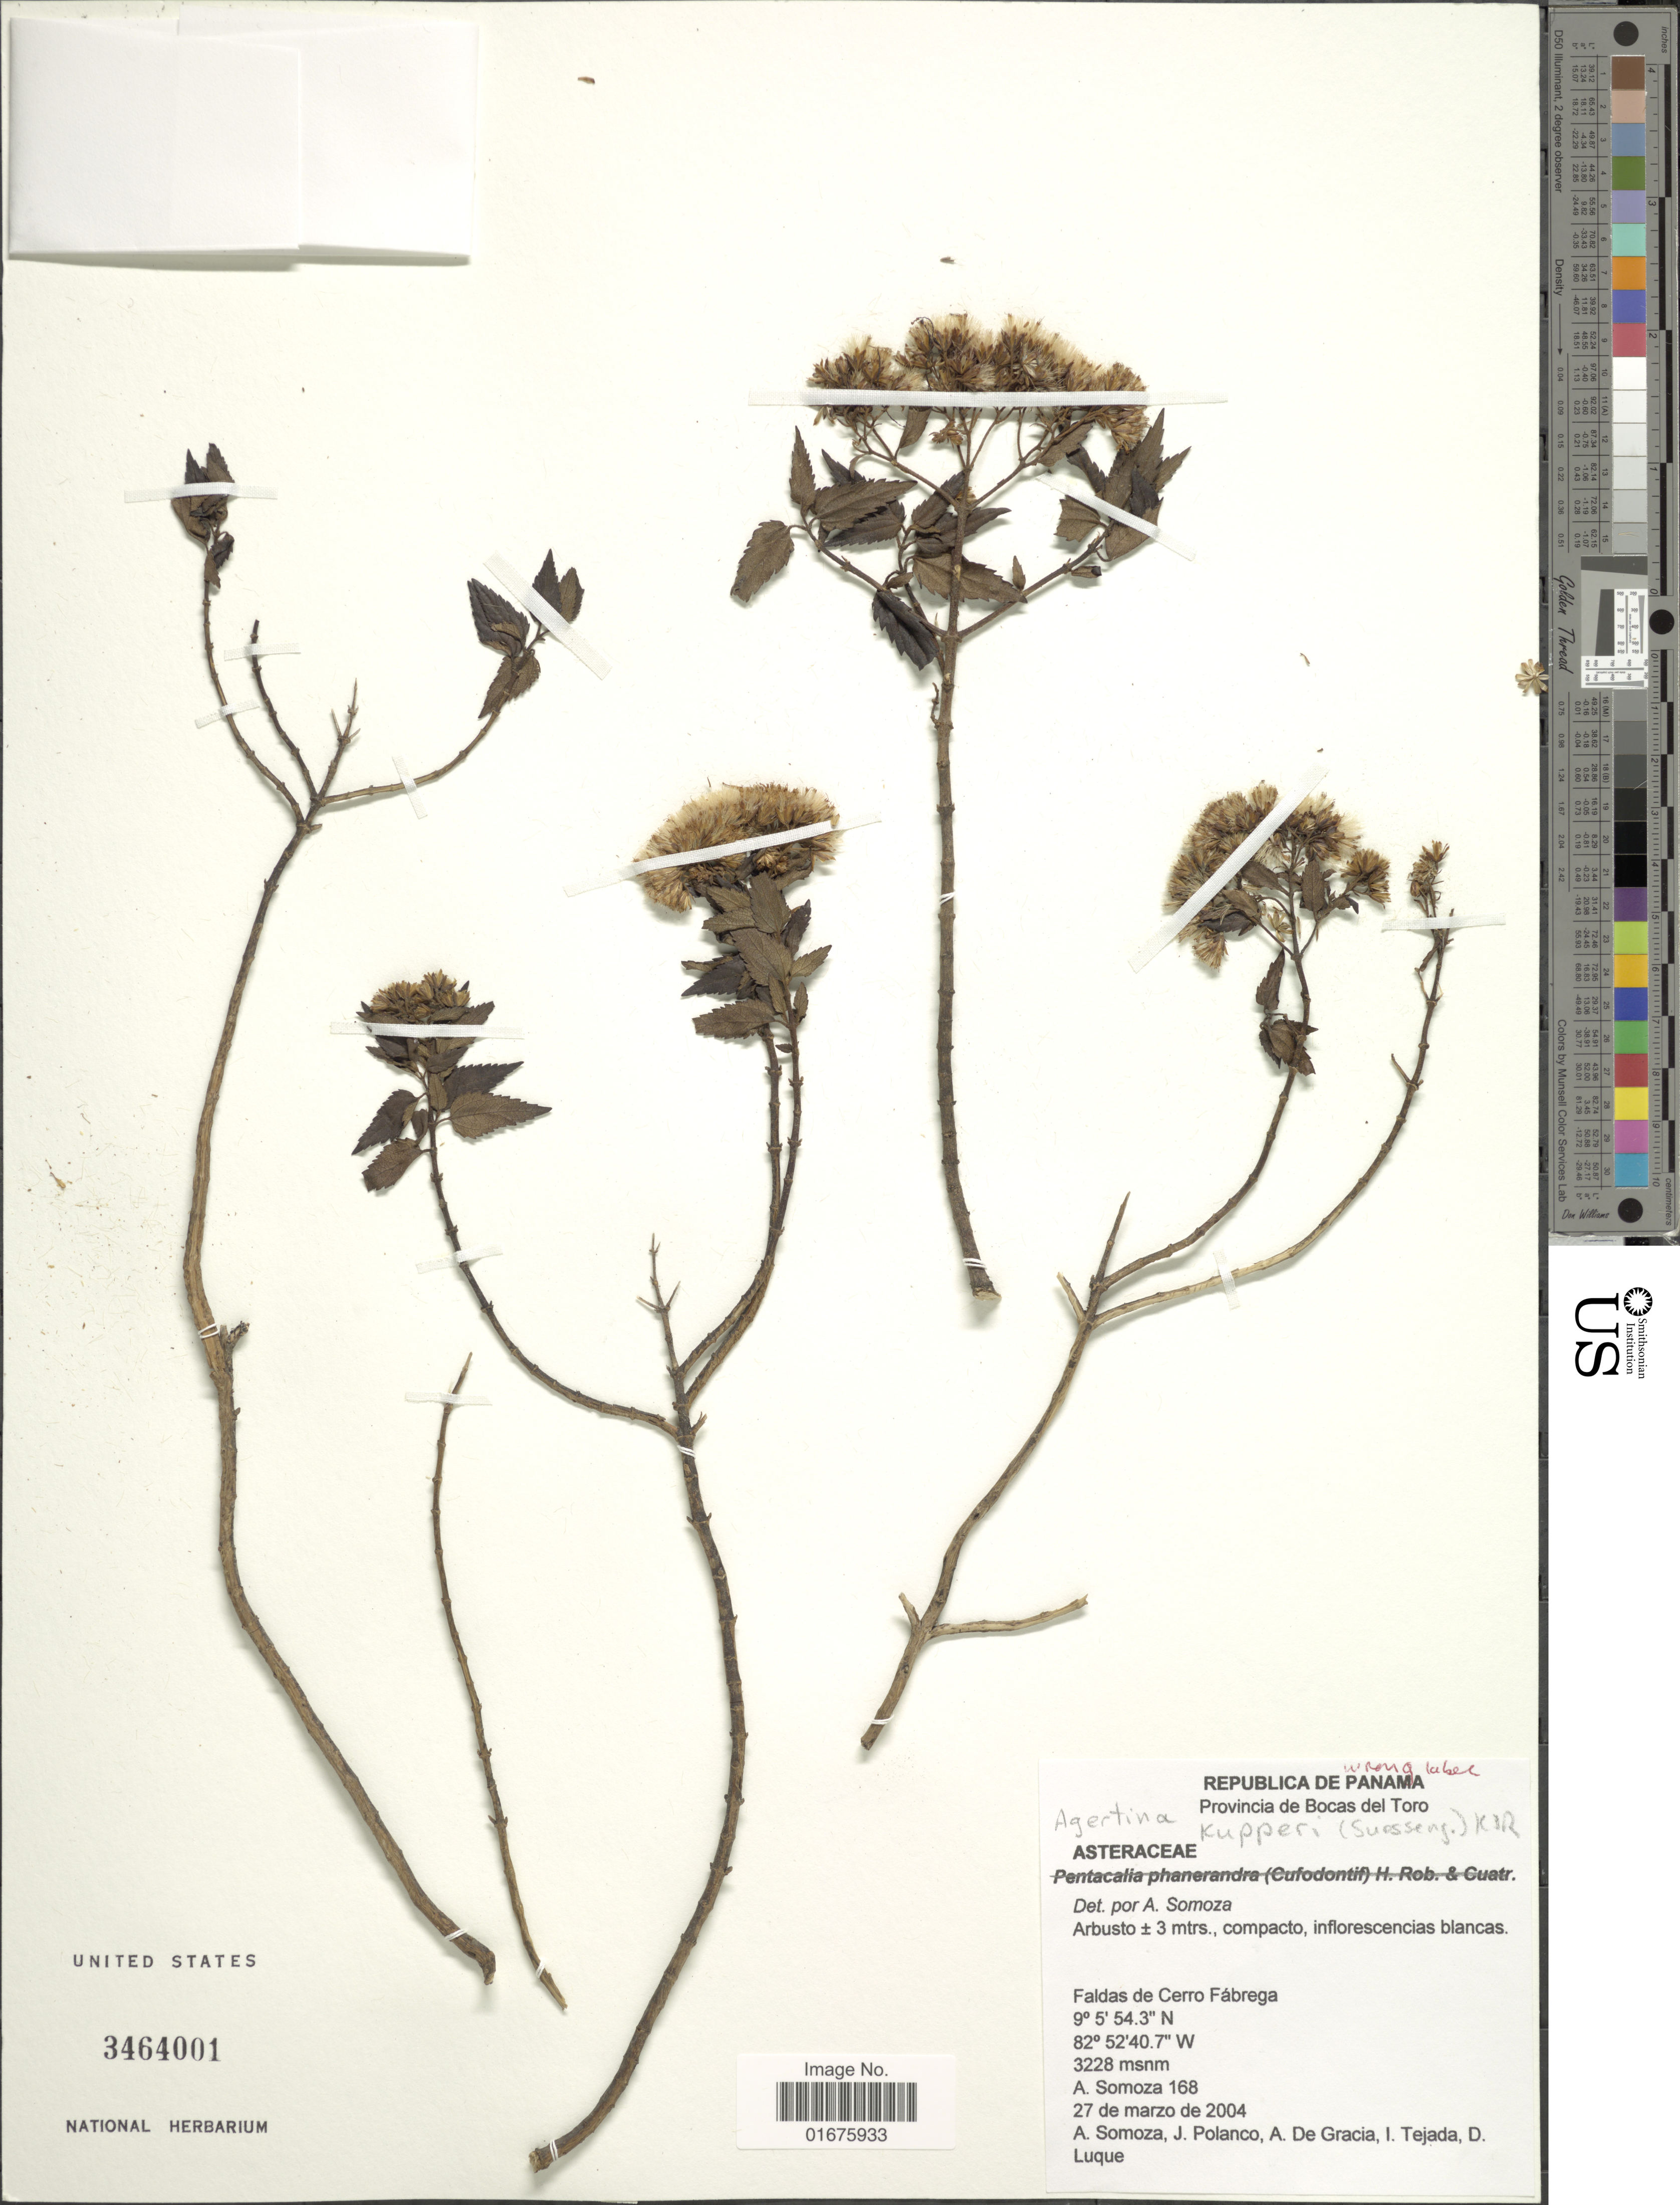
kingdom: Plantae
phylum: Tracheophyta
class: Magnoliopsida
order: Asterales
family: Asteraceae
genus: Ageratina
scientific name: Ageratina kupperi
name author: (Suess.) R.M. King & H. Rob.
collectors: A. Somoza, J. Polanco, A. de Gracia, I. Tejada & D. Luque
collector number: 168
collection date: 2004-03-27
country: Panama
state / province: Bocas del Toro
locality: Faldas de Cerro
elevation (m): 3228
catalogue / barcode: US 3464001